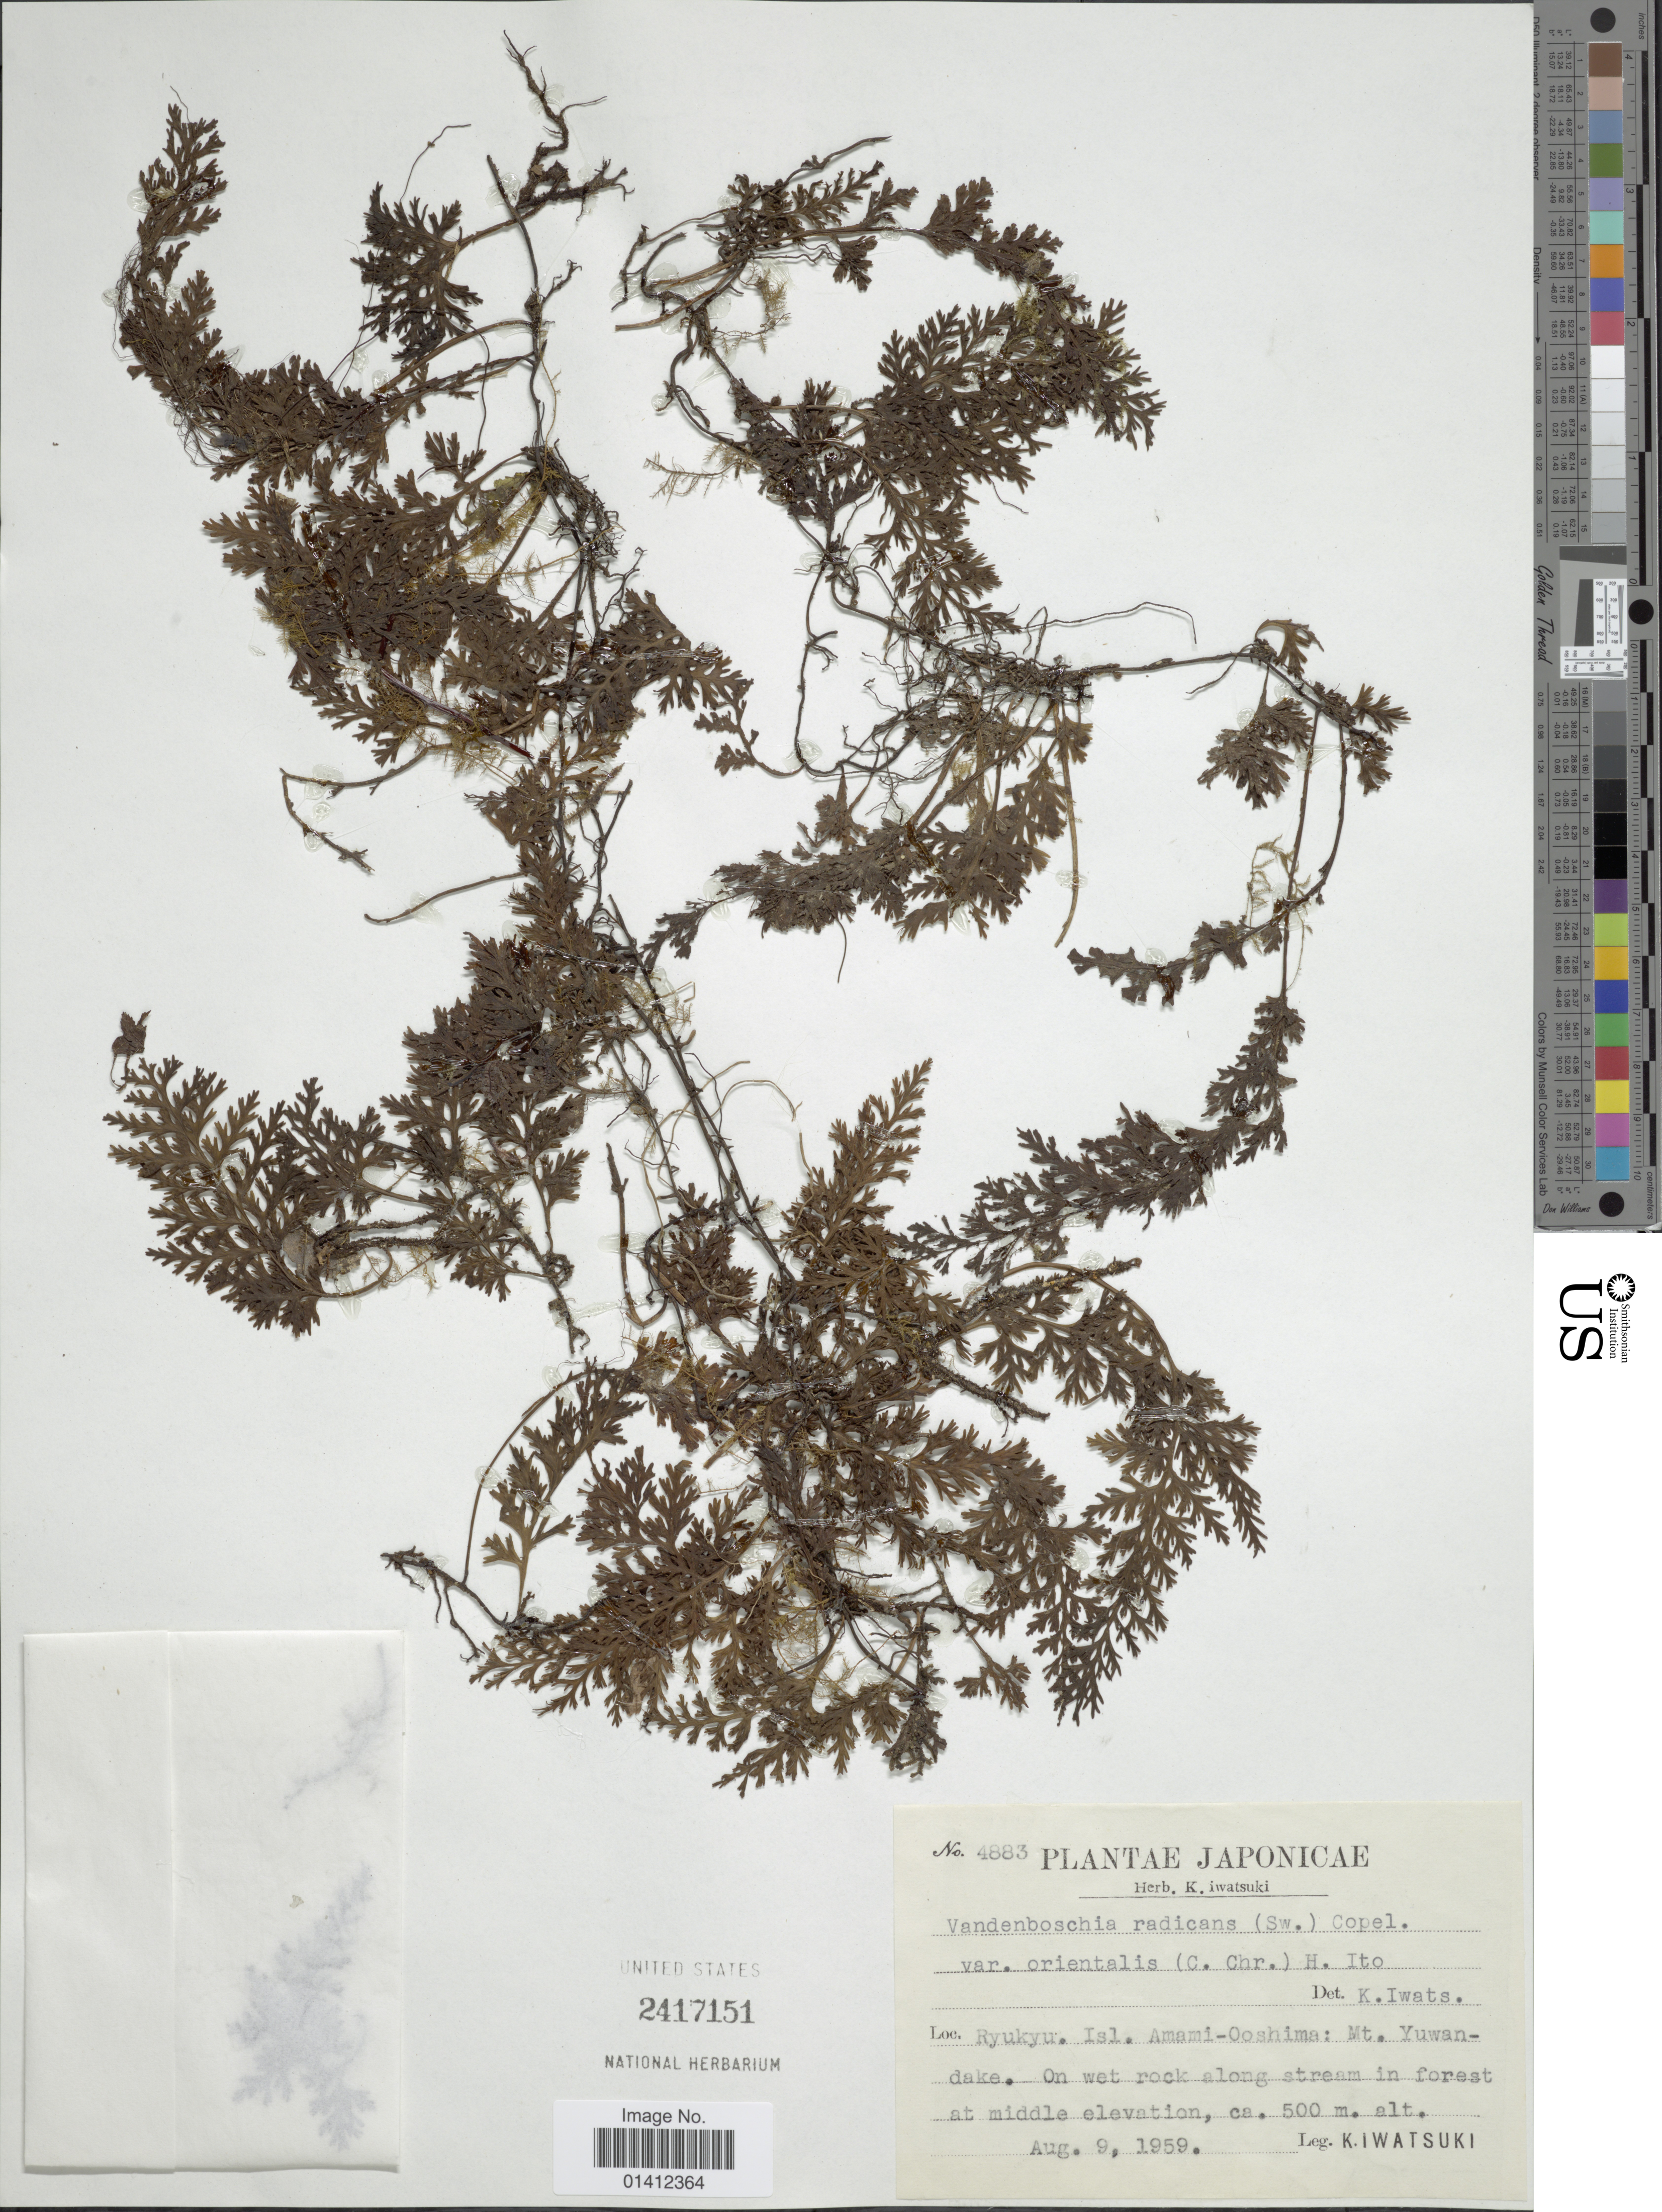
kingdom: Plantae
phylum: Tracheophyta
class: Polypodiopsida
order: Hymenophyllales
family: Hymenophyllaceae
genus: Vandenboschia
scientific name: Vandenboschia radicans var. orientalis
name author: (C. Chr.) H. Itô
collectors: K. Iwatsuki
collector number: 4883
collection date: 1959-08-09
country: Japan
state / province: Okinawa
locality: Ryukyu Isl. Amami-Ooshima: Mt Yuwandake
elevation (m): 500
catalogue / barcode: US 2417151